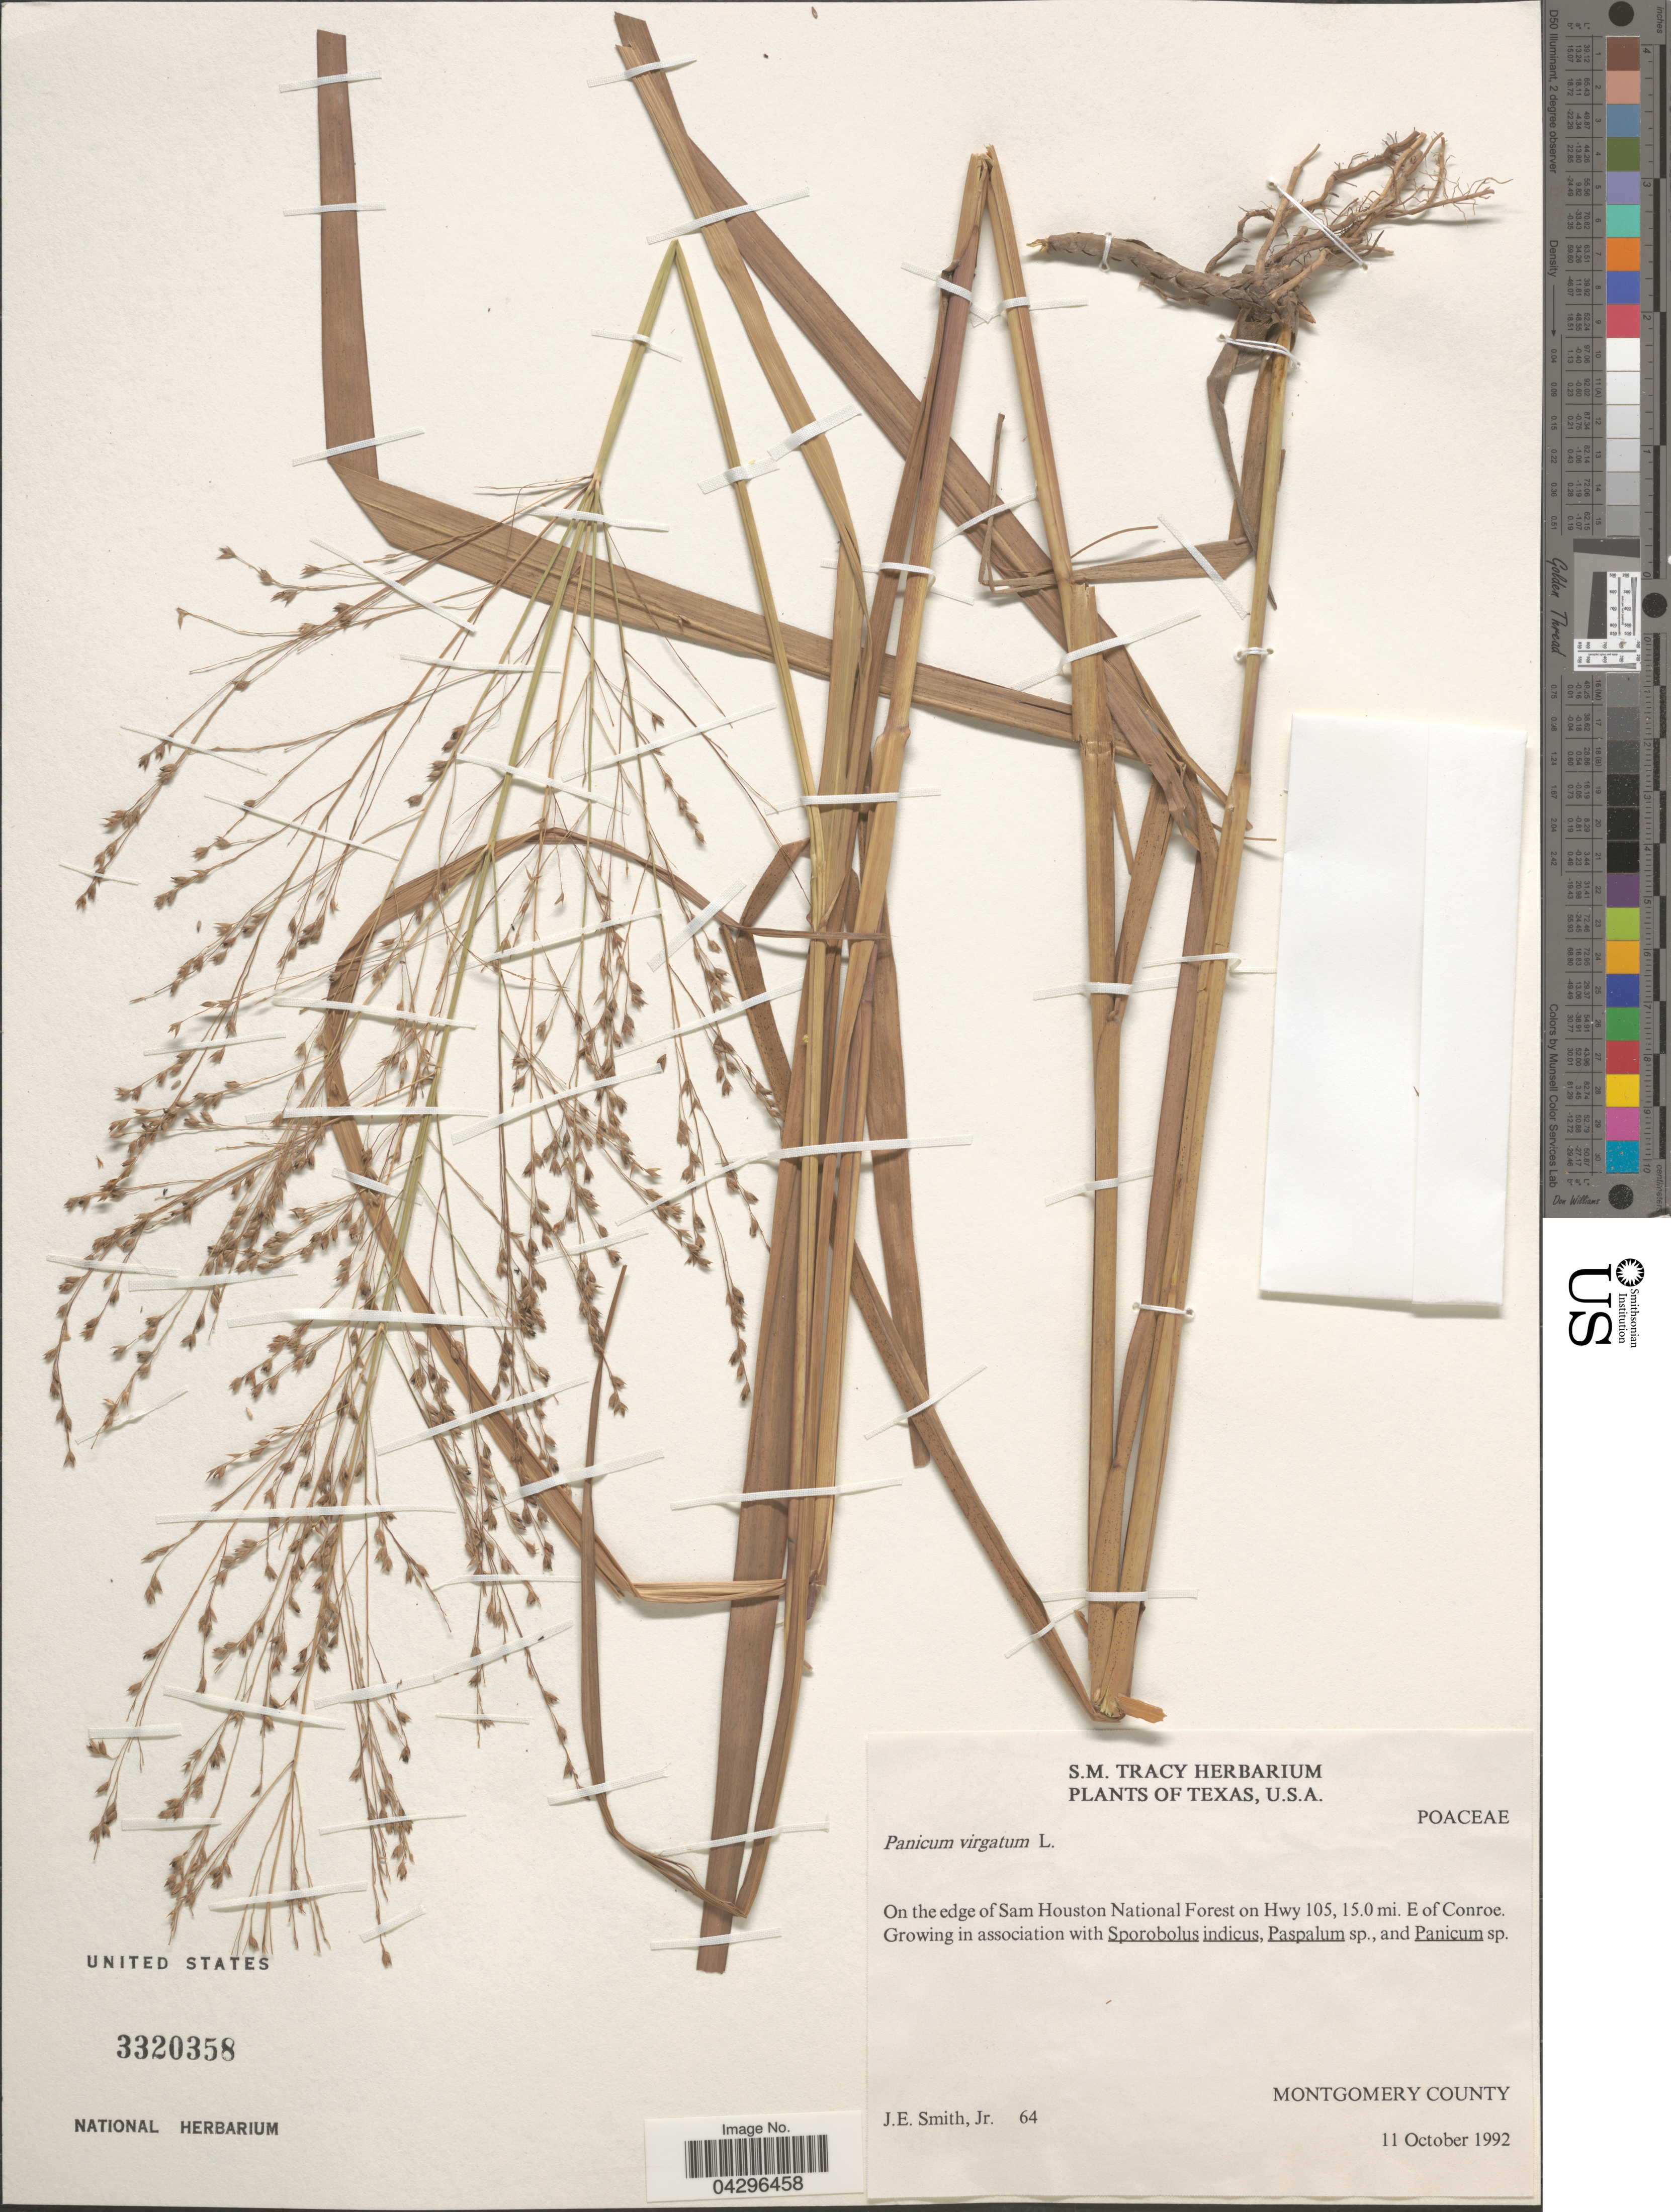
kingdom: Plantae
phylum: Tracheophyta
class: Liliopsida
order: Poales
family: Poaceae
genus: Panicum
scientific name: Panicum virgatum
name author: L.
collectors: J. Smith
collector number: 64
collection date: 1992-10-11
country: United States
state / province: Texas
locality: On the edge of Sam Houston National Forest on Hwy 105, 15.0 mi. E of Conroe. Montgomery County.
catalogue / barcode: US 3320358